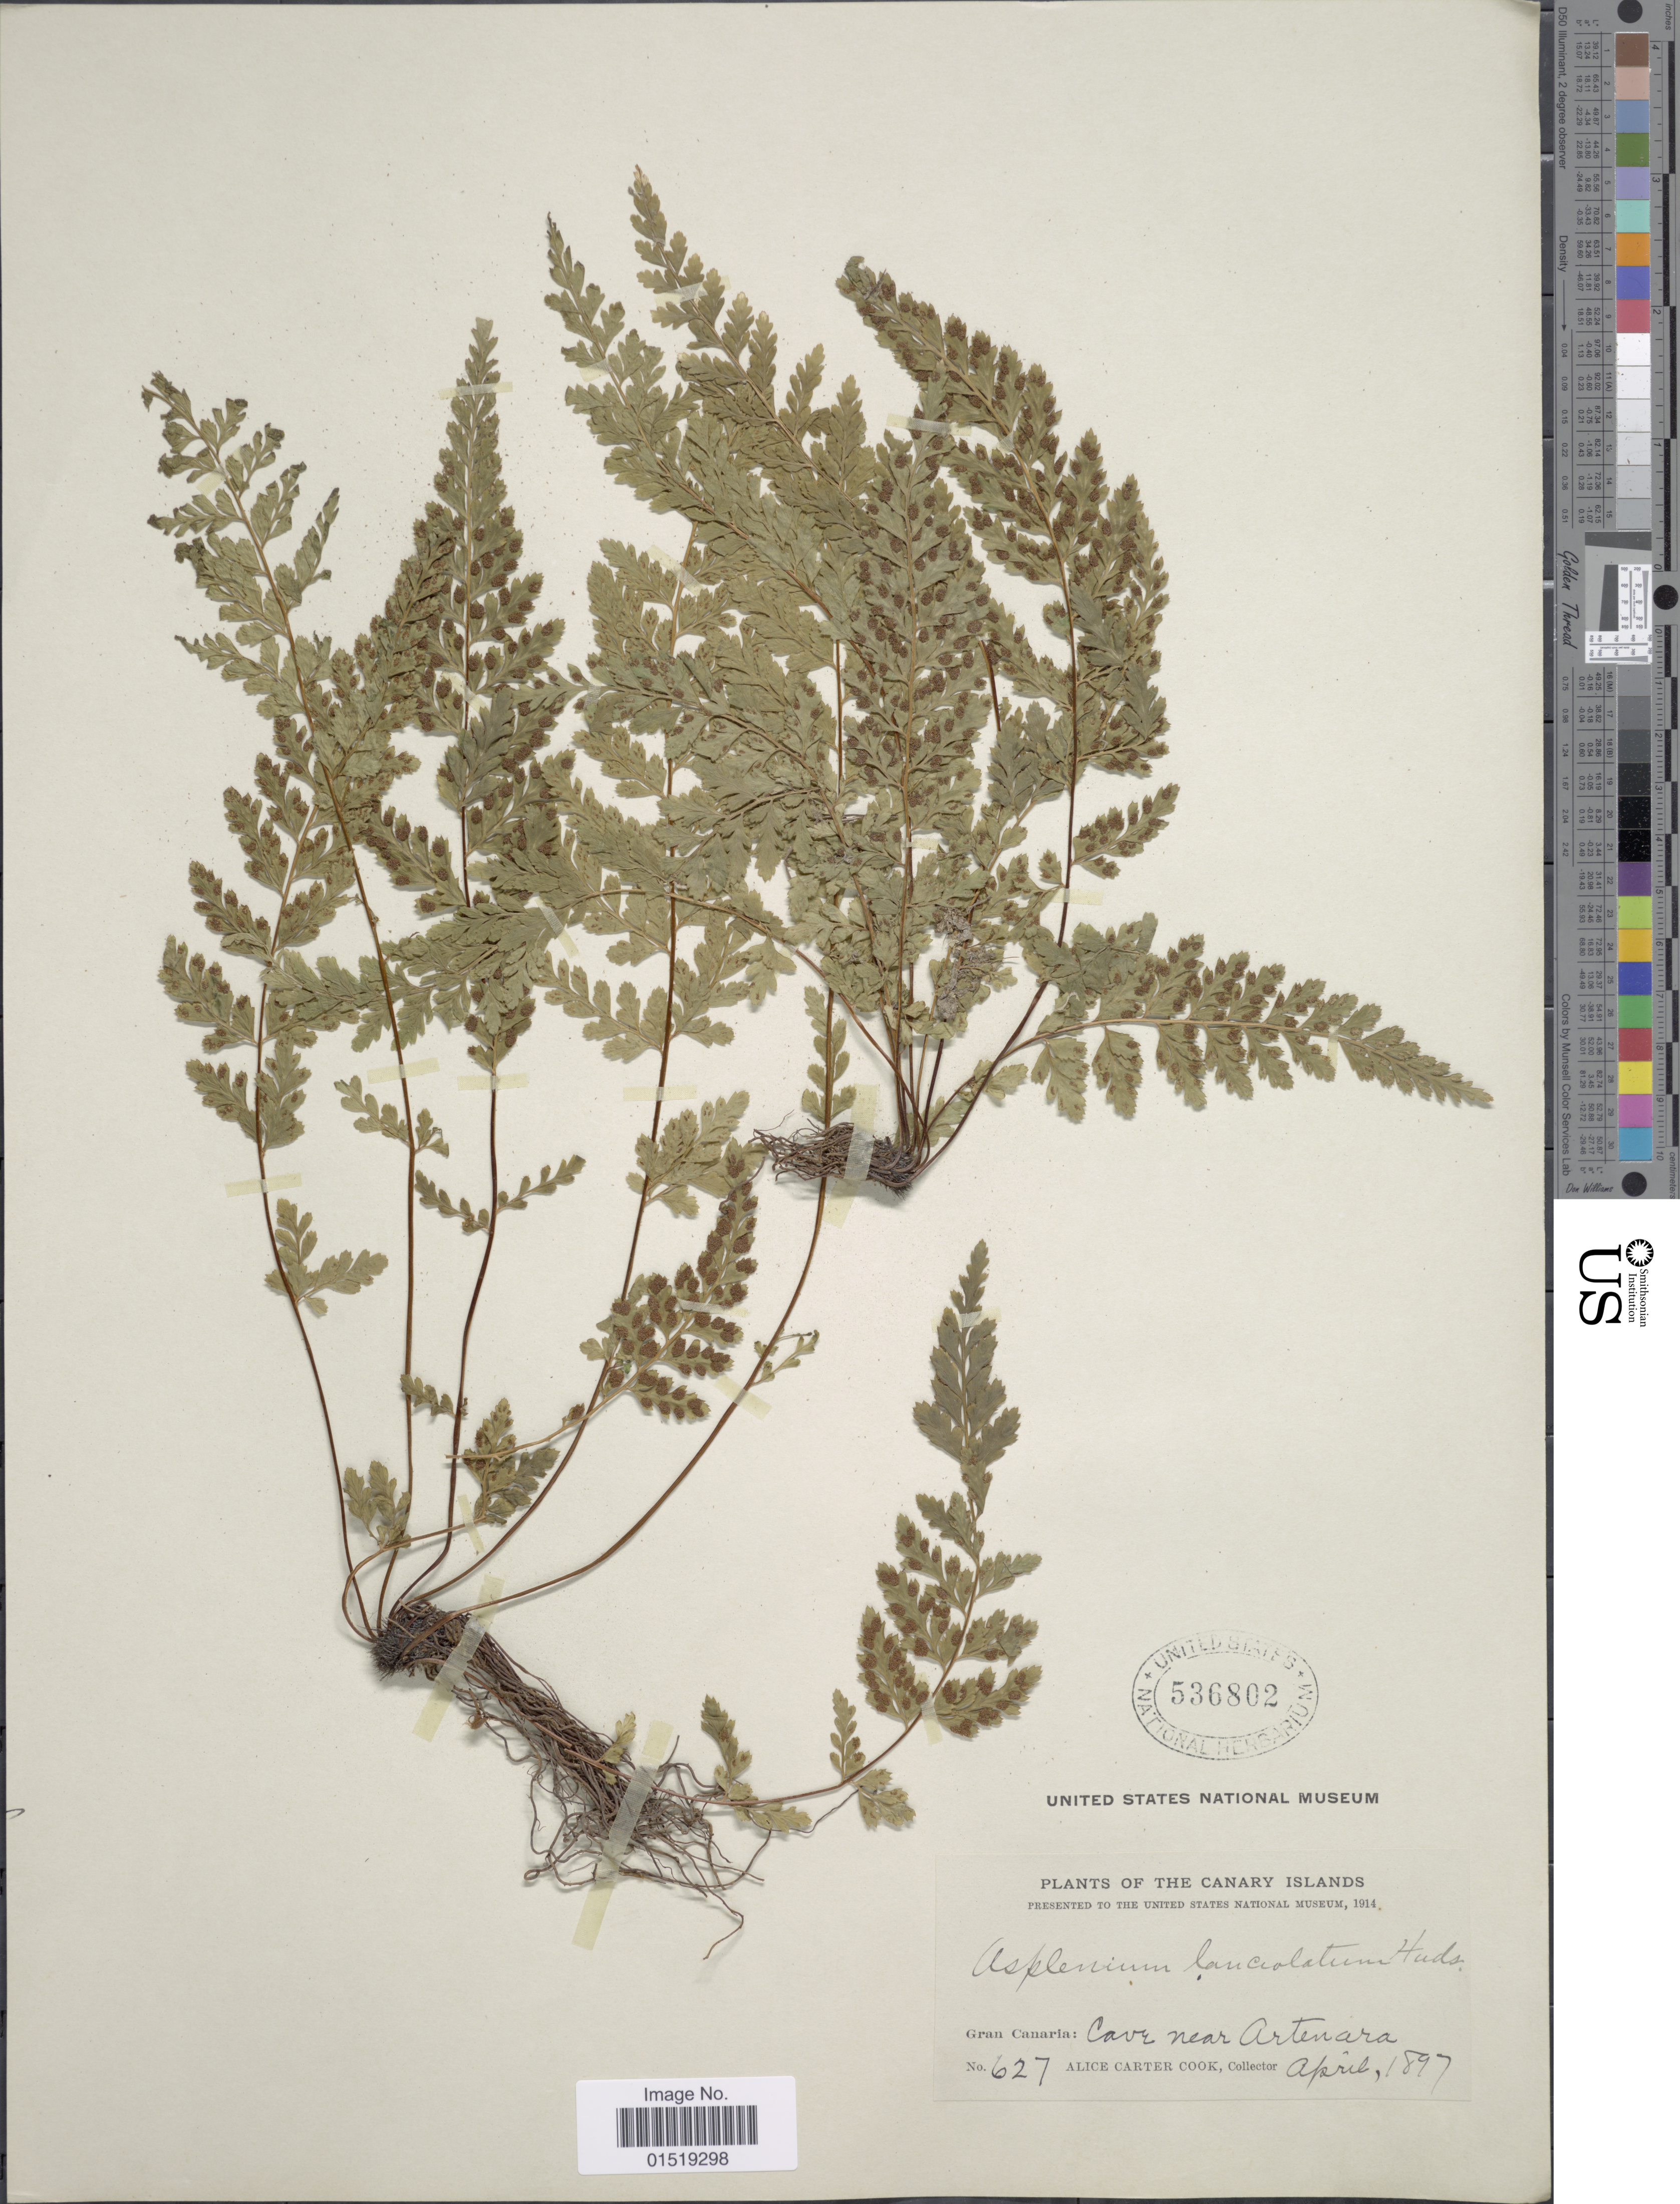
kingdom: Plantae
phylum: Tracheophyta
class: Polypodiopsida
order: Polypodiales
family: Aspleniaceae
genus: Asplenium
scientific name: Asplenium obovatum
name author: Viv.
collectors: Alice C. Cook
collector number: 627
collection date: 1897-04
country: Spain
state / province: Canarias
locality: Canary Islands. Gran Canaria: Cave near Artenara.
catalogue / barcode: US 536802